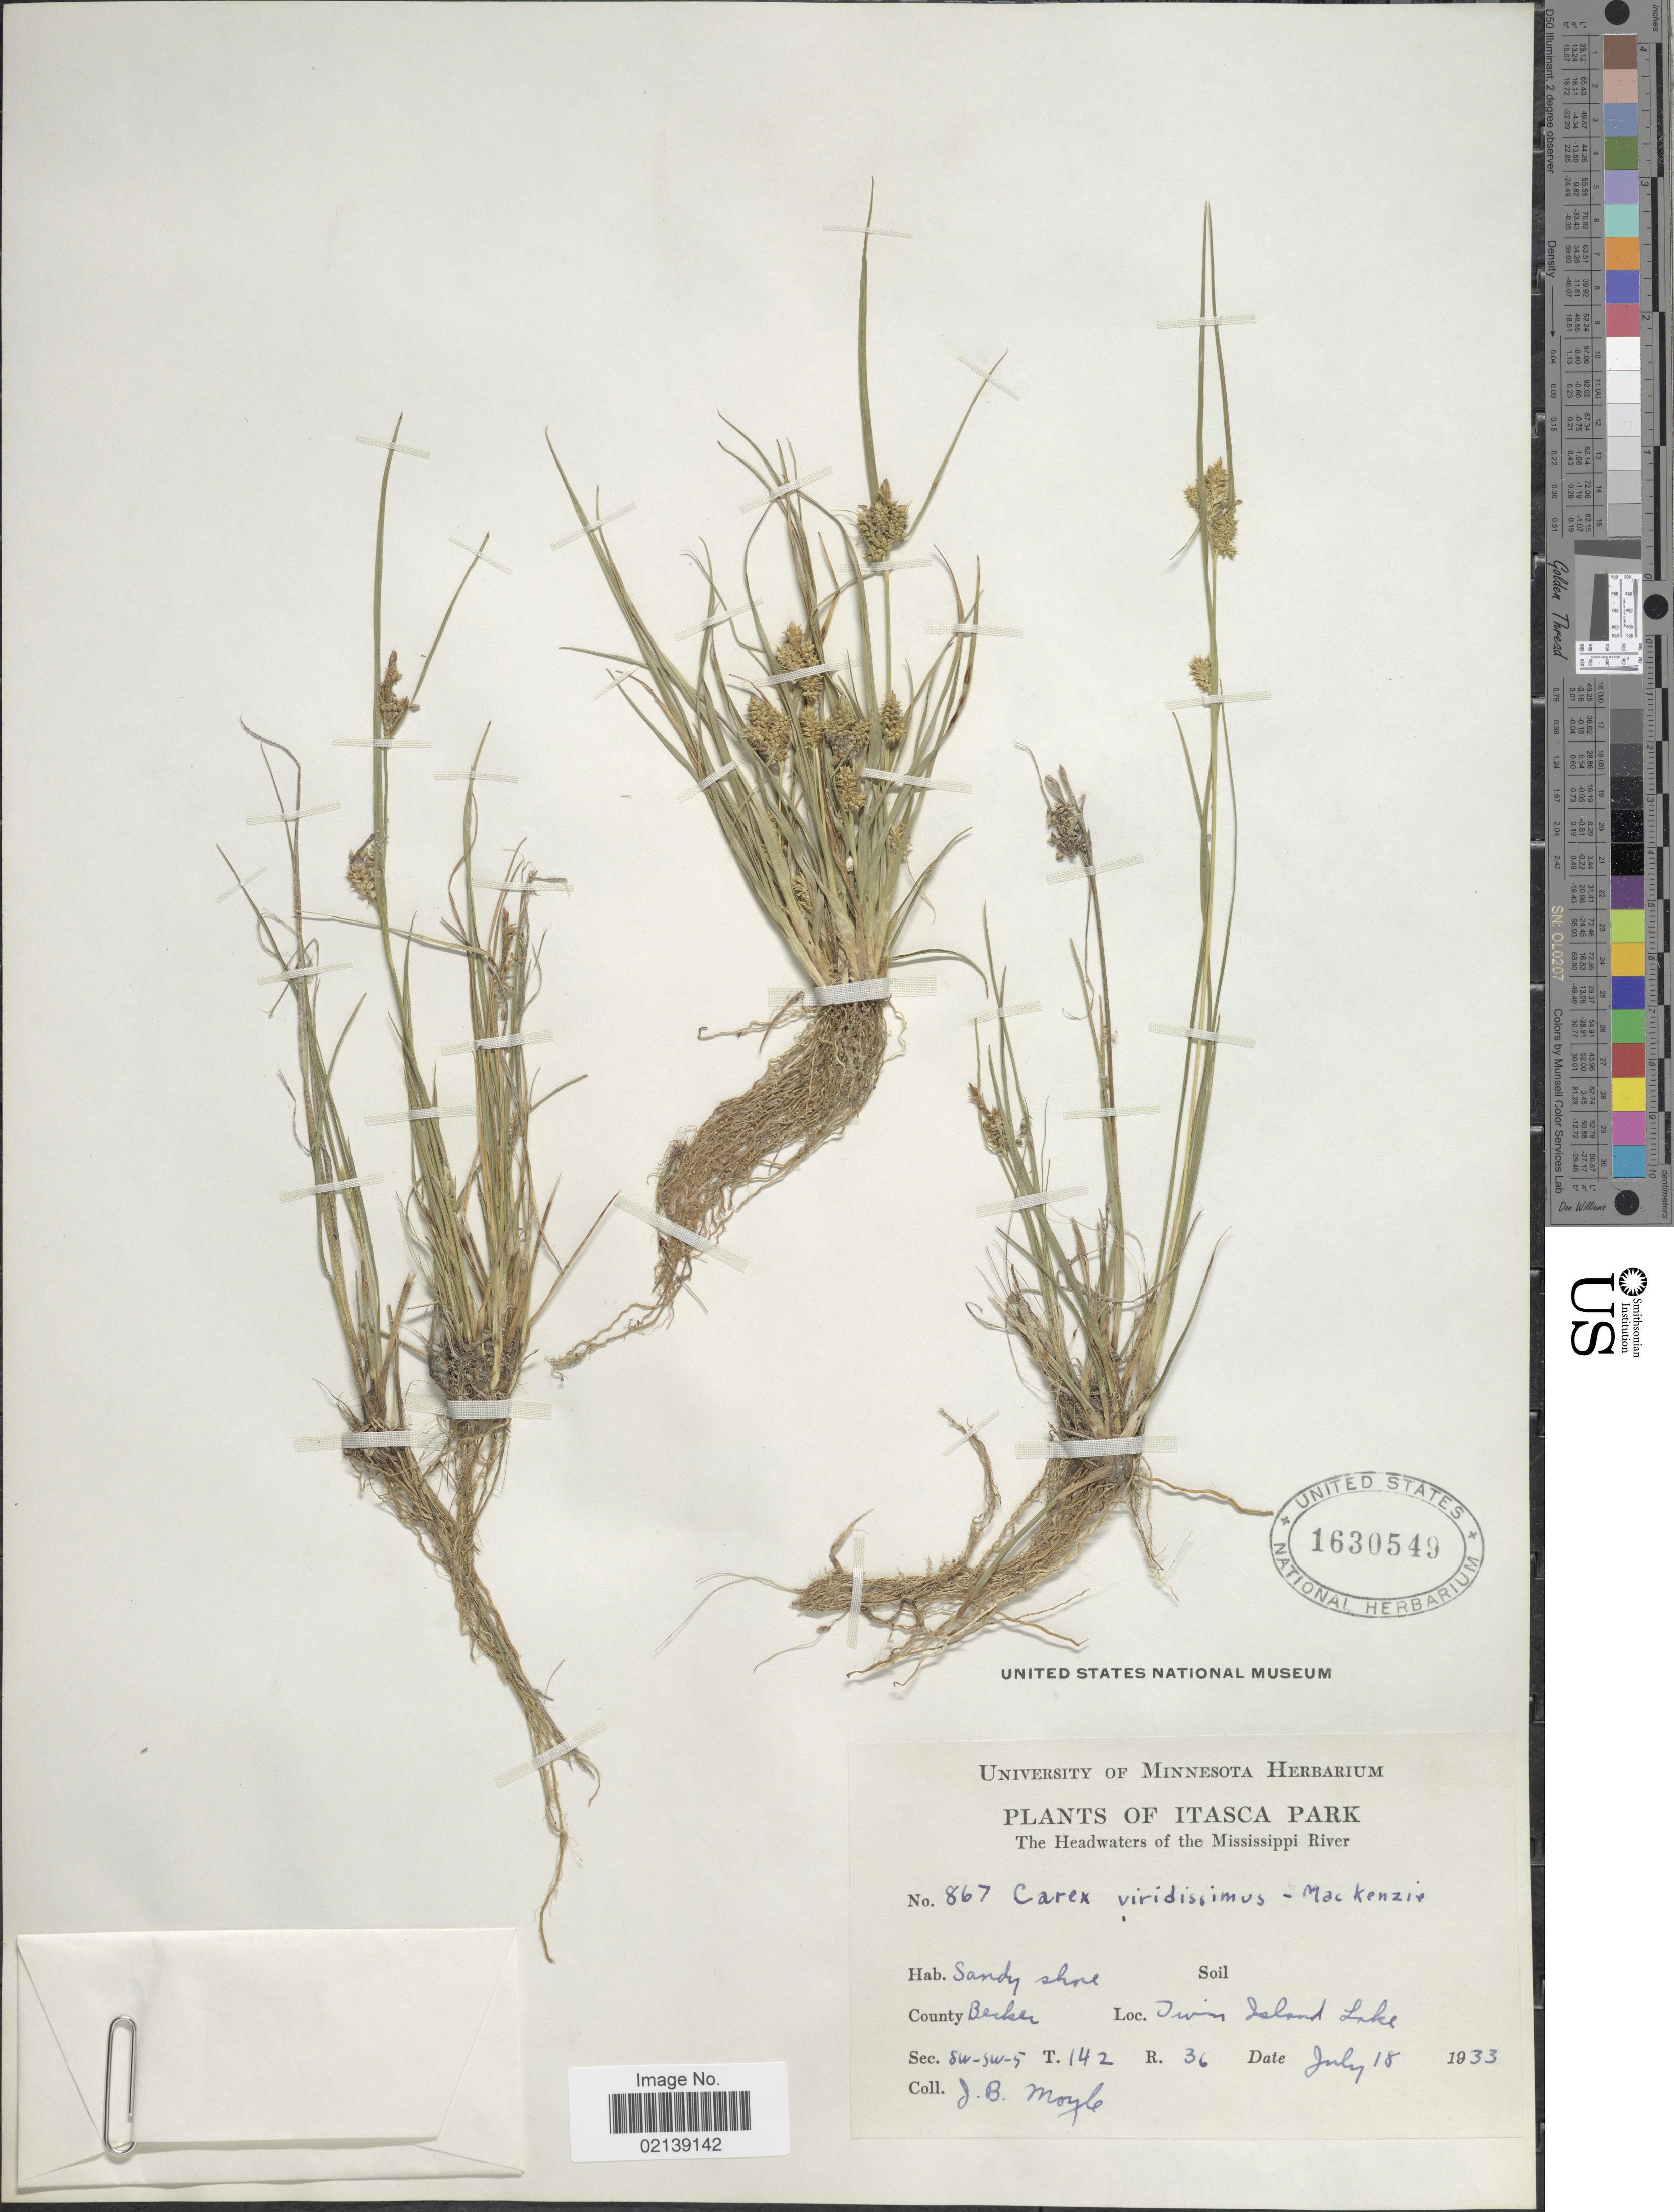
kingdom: Plantae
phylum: Tracheophyta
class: Liliopsida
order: Poales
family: Cyperaceae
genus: Carex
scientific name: Carex oederi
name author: Retz.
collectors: J. Moyle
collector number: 867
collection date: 1933-07-18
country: United States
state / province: Minnesota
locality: Itasca Park, the headwaters of the Mississippi River, County Berker, Twin Island Lake, Sec. SW-SW-5 T.142 R.36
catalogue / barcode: US 1630549